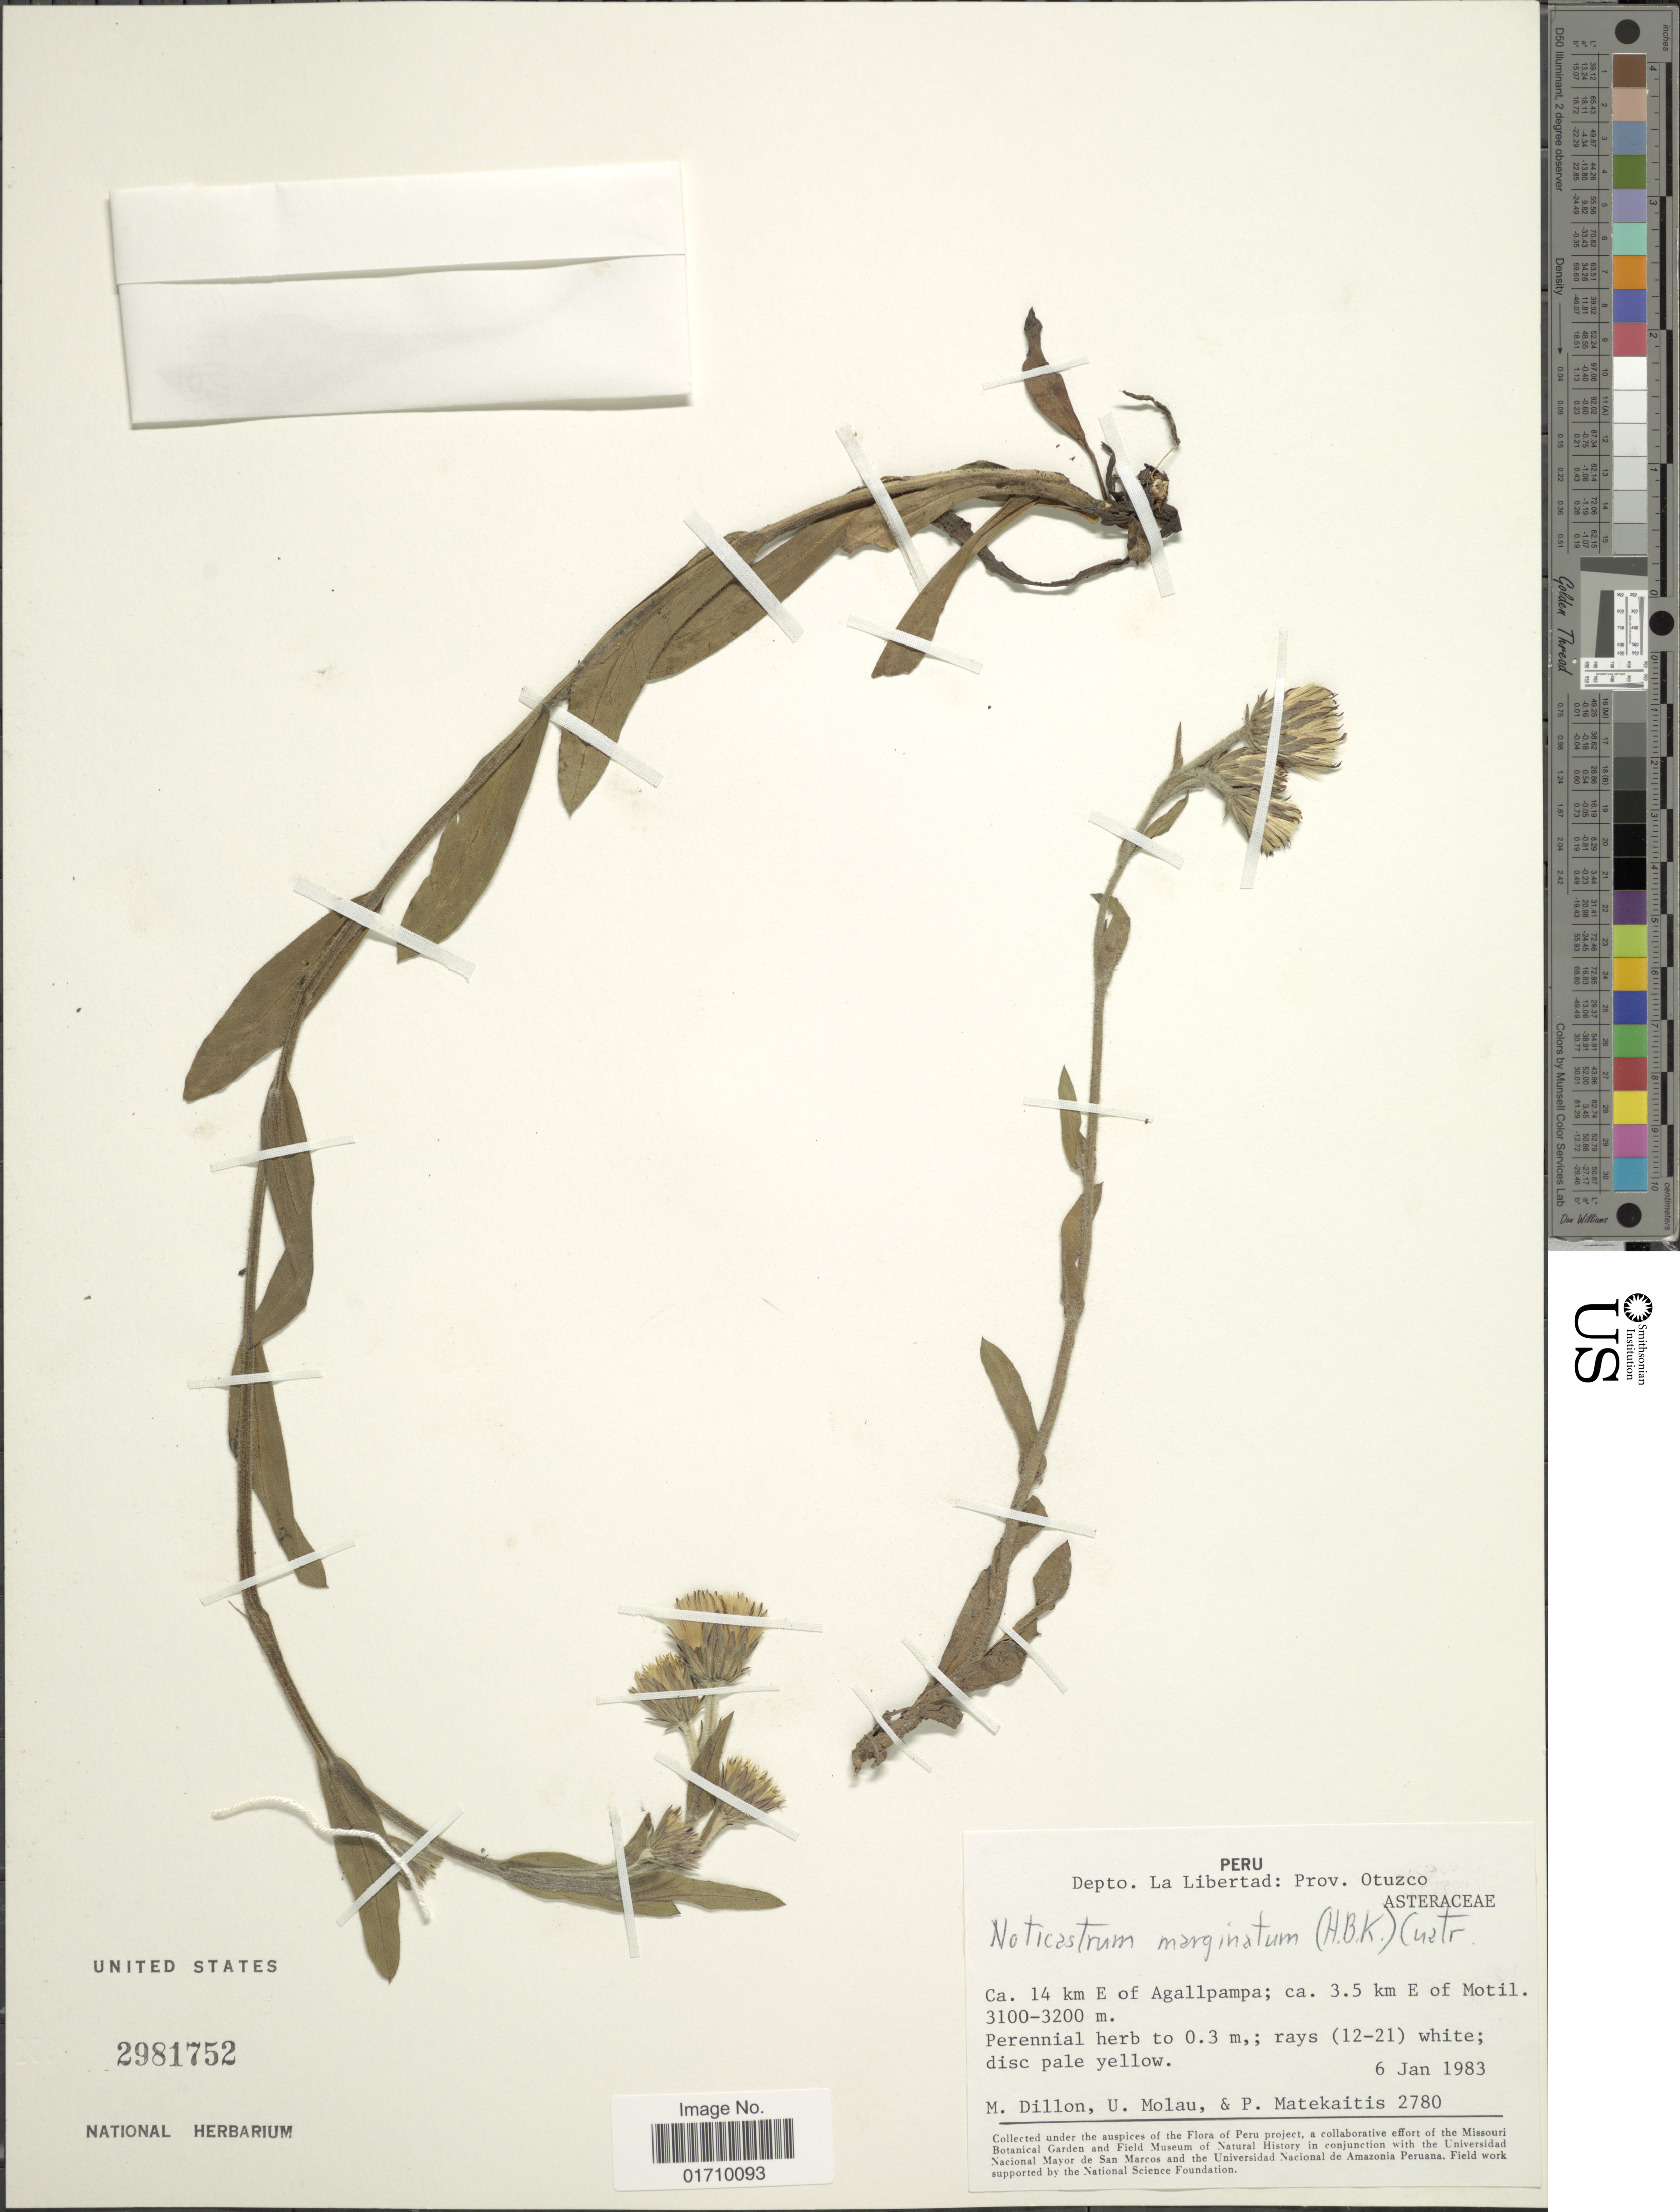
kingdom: Plantae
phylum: Tracheophyta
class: Magnoliopsida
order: Asterales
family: Asteraceae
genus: Noticastrum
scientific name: Noticastrum marginatum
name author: (Kunth) Cuatrec.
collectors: M. O. Dillon, U. Molau & P. Matekaitis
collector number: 2780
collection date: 1983-01-06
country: Peru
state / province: La Libertad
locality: Prov. Otuzco, ca 14 km E of Agallpampa, ca 3.5 km E of Motil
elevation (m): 3100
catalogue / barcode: US 2981752